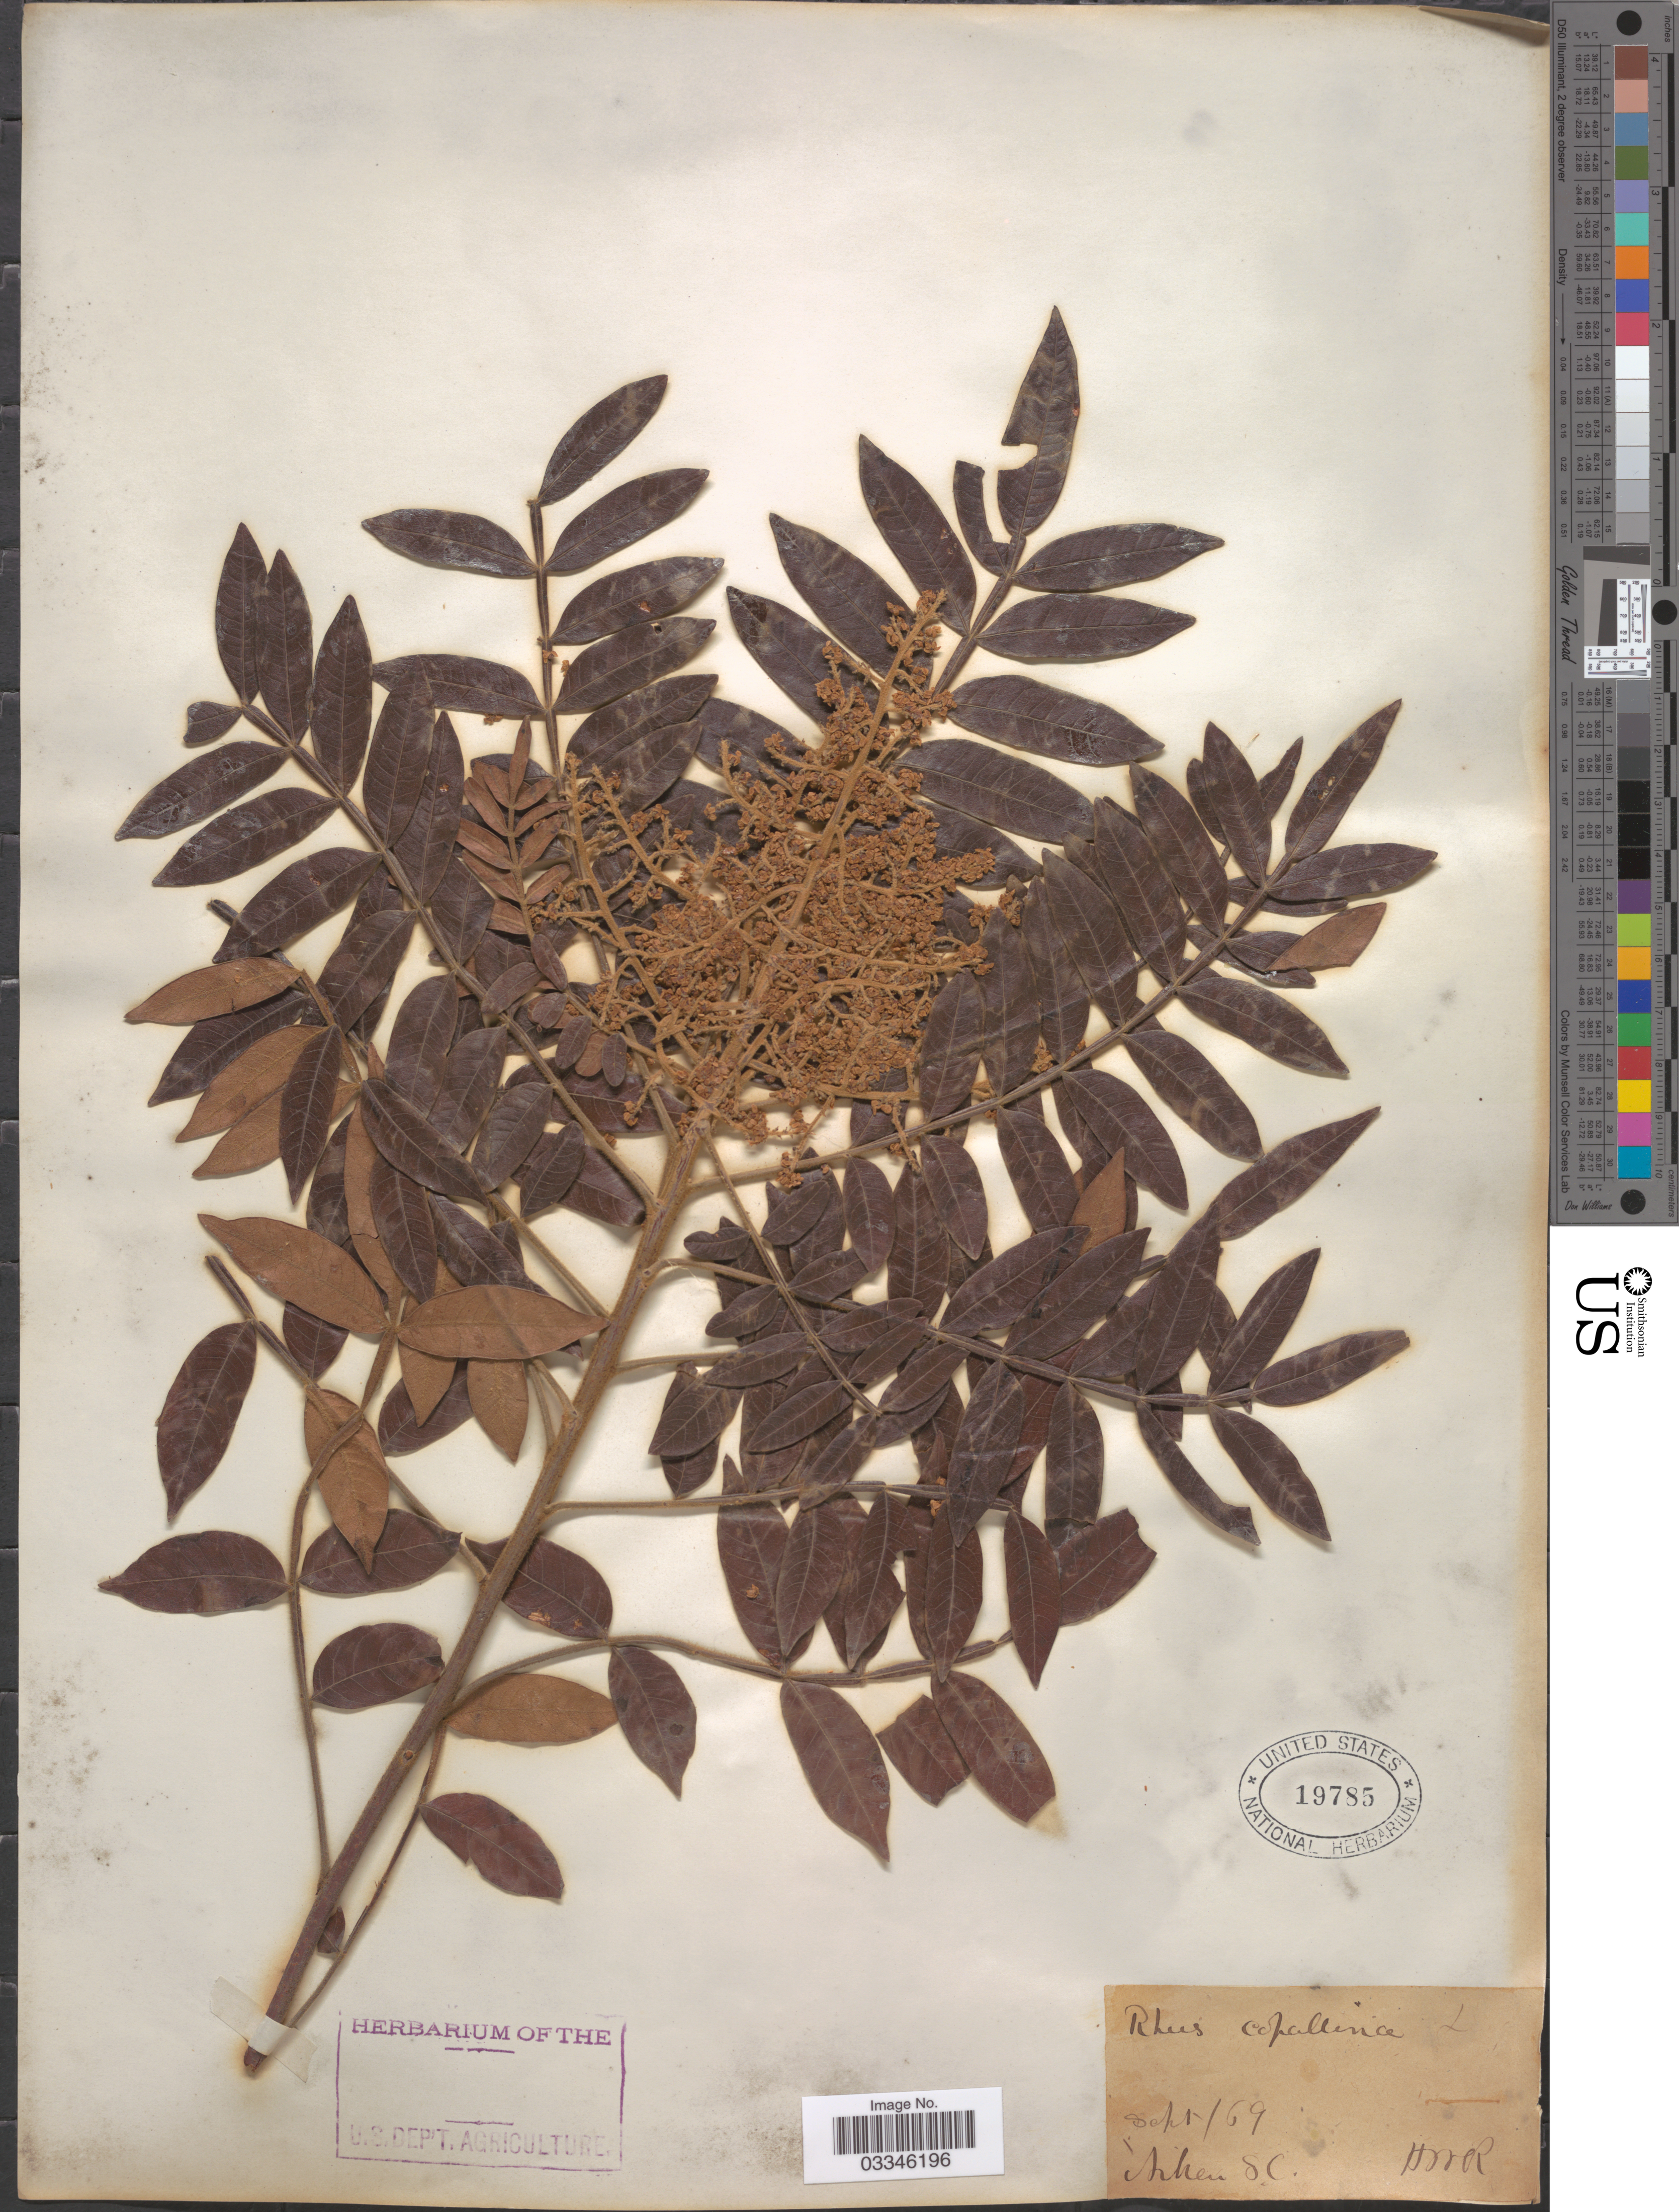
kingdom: Plantae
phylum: Tracheophyta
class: Magnoliopsida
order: Sapindales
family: Anacardiaceae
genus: Rhus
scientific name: Rhus leucantha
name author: Jacq.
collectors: HWR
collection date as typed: Transcribed d/m/y: /9/69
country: United States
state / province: South Carolina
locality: Aiken.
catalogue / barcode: US 19785